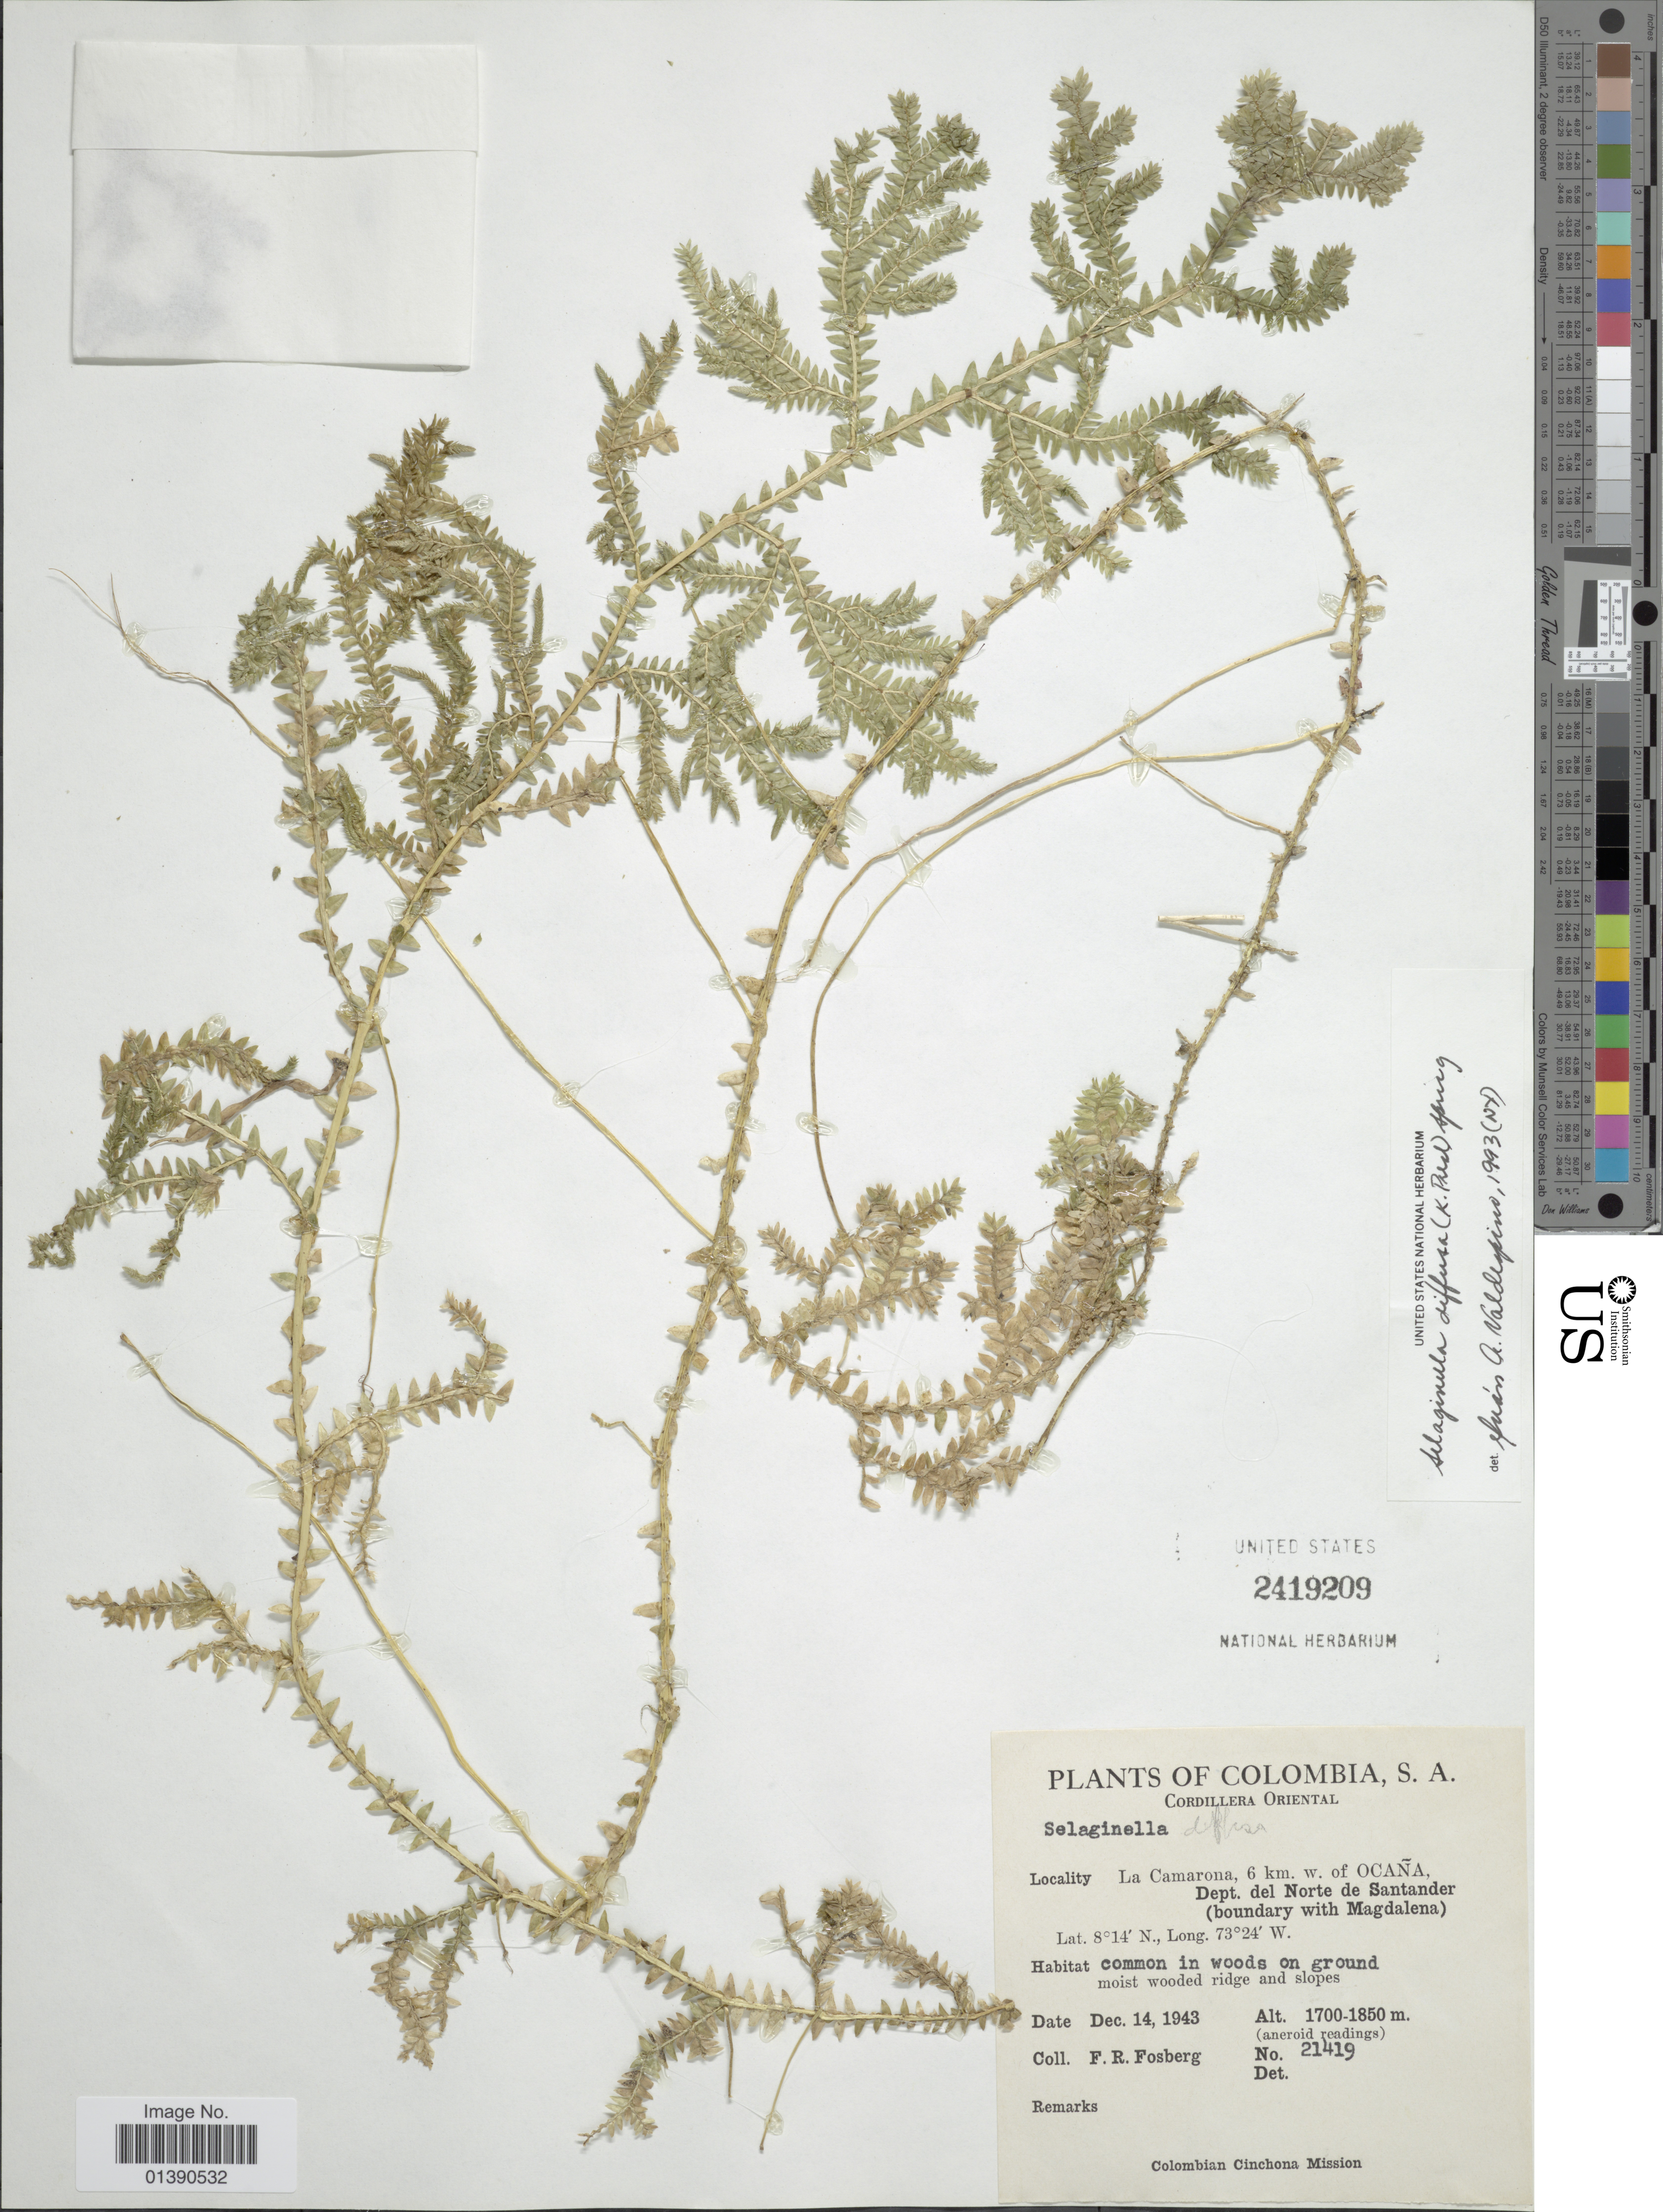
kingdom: Plantae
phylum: Tracheophyta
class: Lycopodiopsida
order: Selaginellales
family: Selaginellaceae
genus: Selaginella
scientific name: Selaginella diffusa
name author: (C. Presl) Spring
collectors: F. R. Fosberg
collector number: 21419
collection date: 1943-12-14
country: Colombia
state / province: Norte de Santander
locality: Cordillera Oriental, La Camarona, 6 km. w. of Ocaña, Dept. del Norte de Santander (boundary wih Magdalena)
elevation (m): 1700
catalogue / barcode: US 2419209